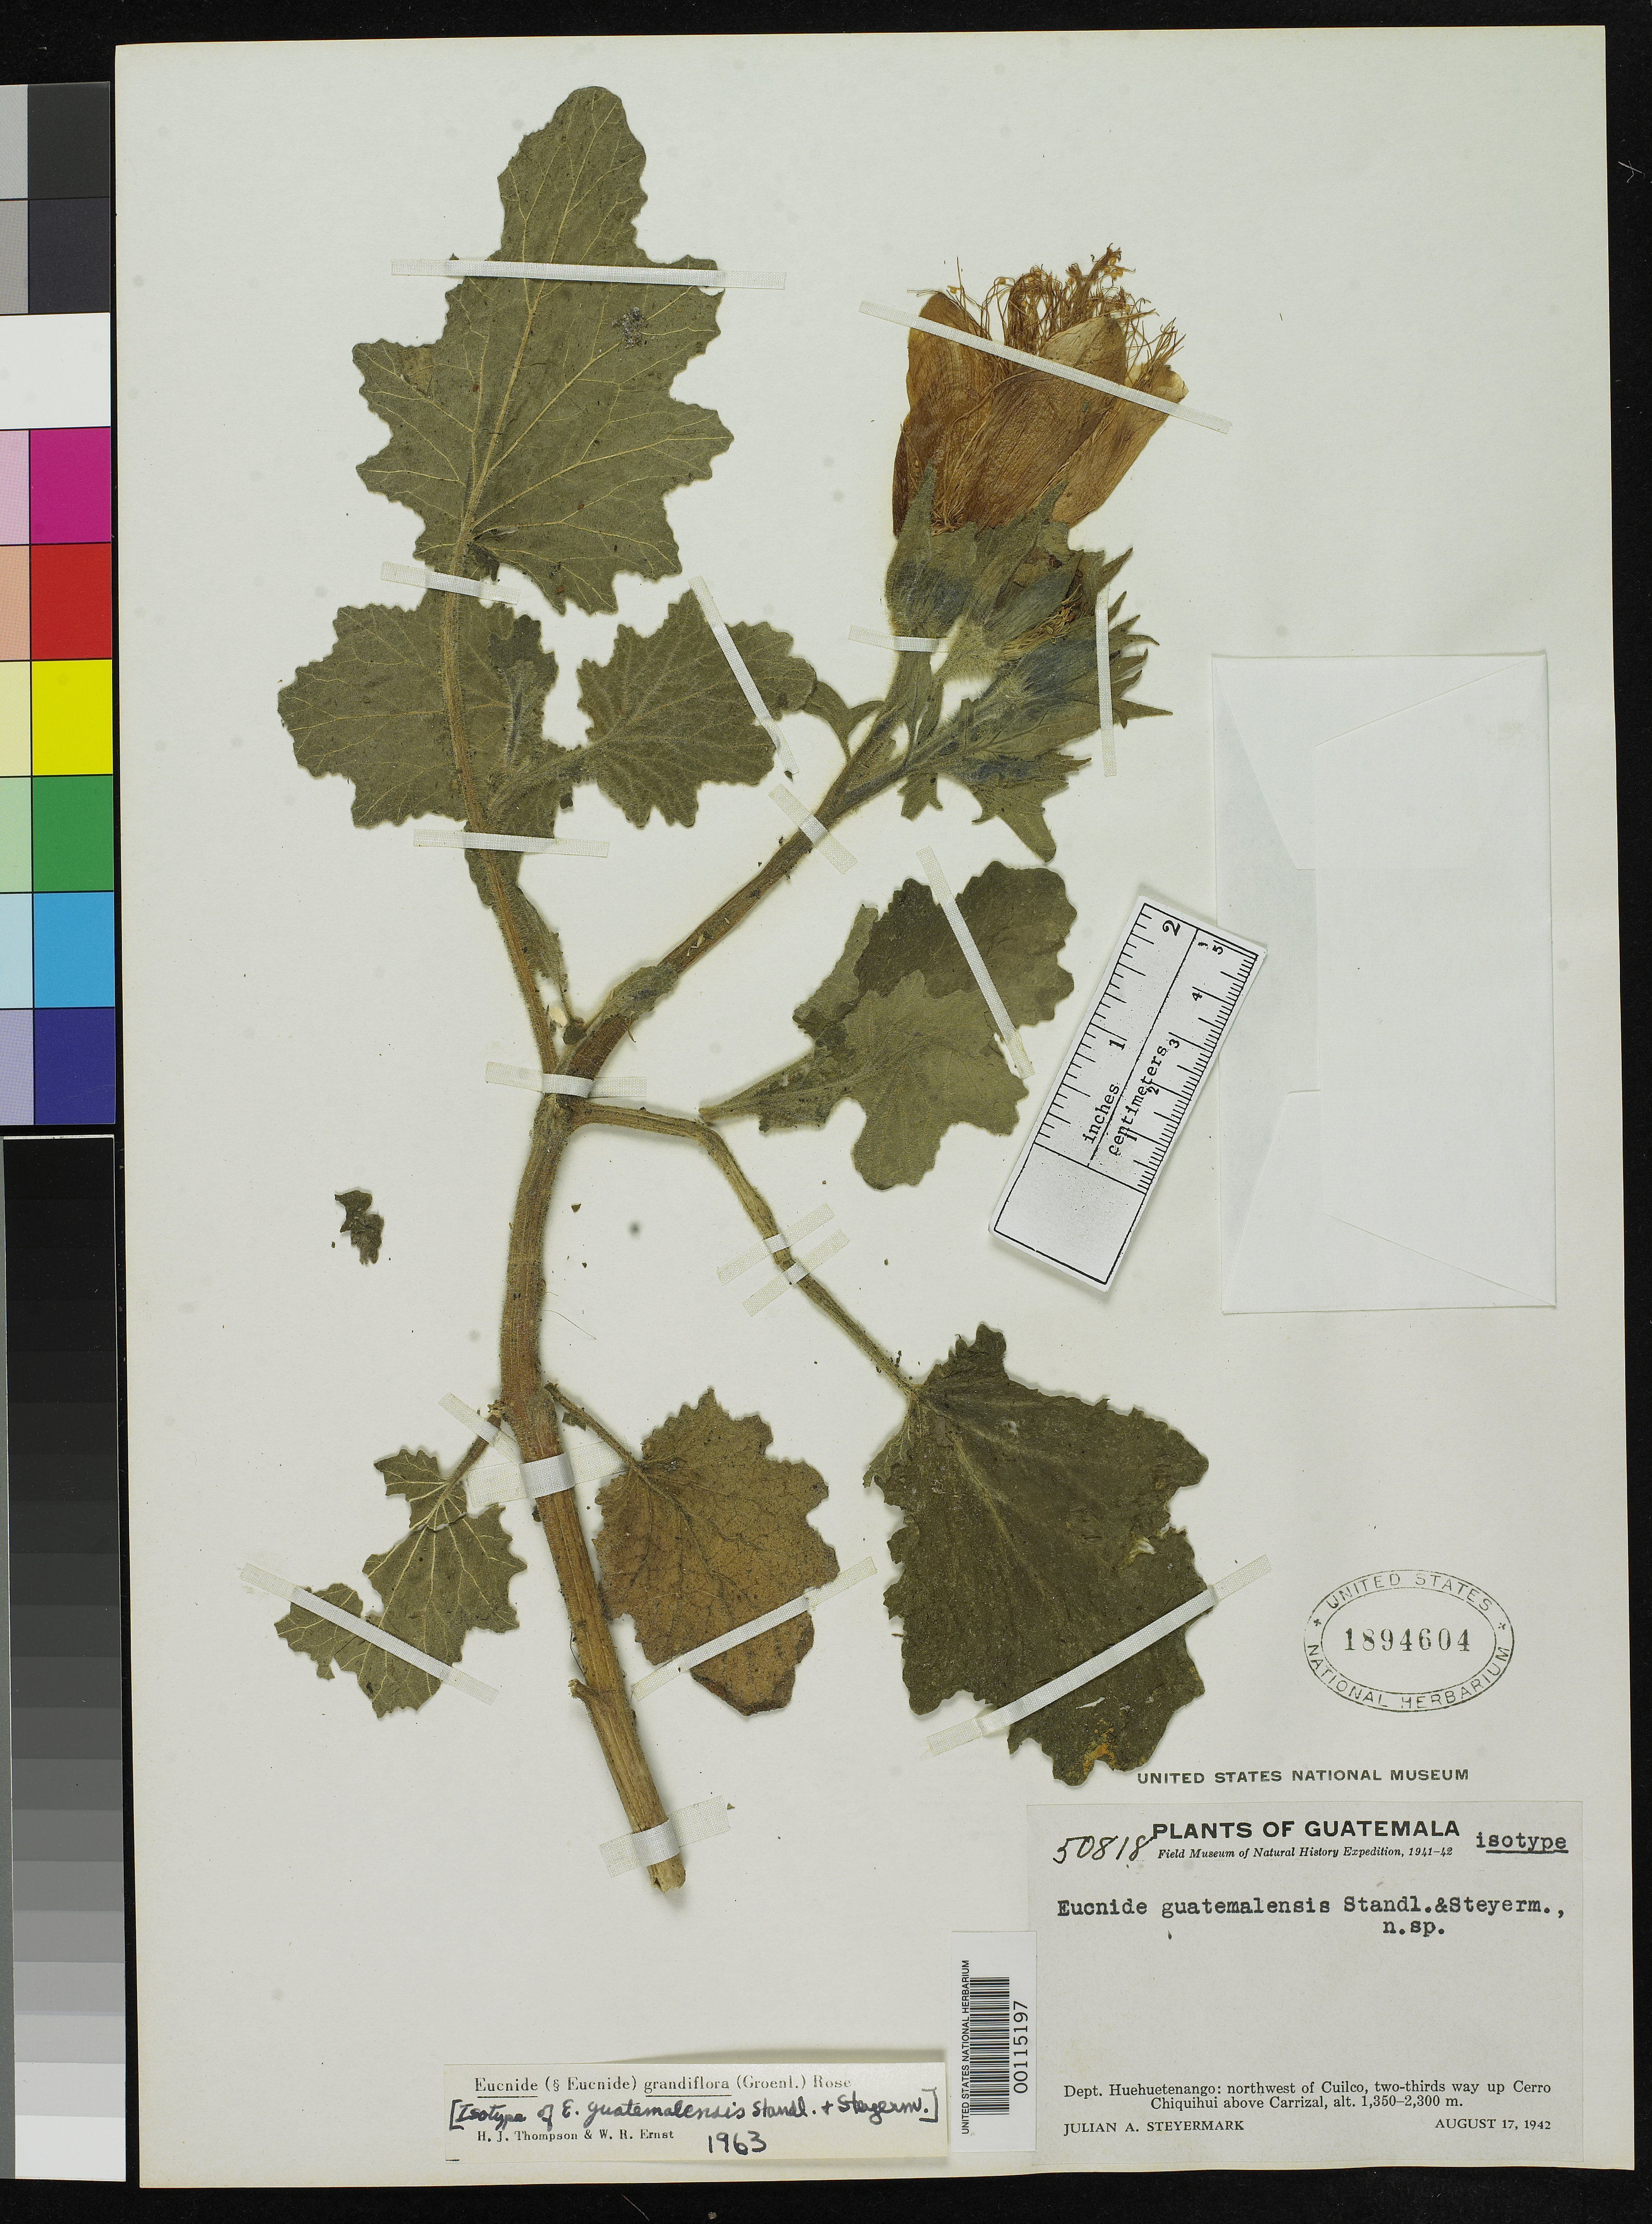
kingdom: Plantae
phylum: Tracheophyta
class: Magnoliopsida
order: Cornales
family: Loasaceae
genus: Eucnide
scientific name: Eucnide guatemalensis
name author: Standl. & Steyerm.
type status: Isotype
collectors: J. Steyermark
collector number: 50818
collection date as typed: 17 Aug 1942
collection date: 1942-08-17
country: Guatemala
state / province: Huehuetenango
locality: NW of Cuilco, Cerro Chiquihui, above Carrizal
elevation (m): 200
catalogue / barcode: US 1894604